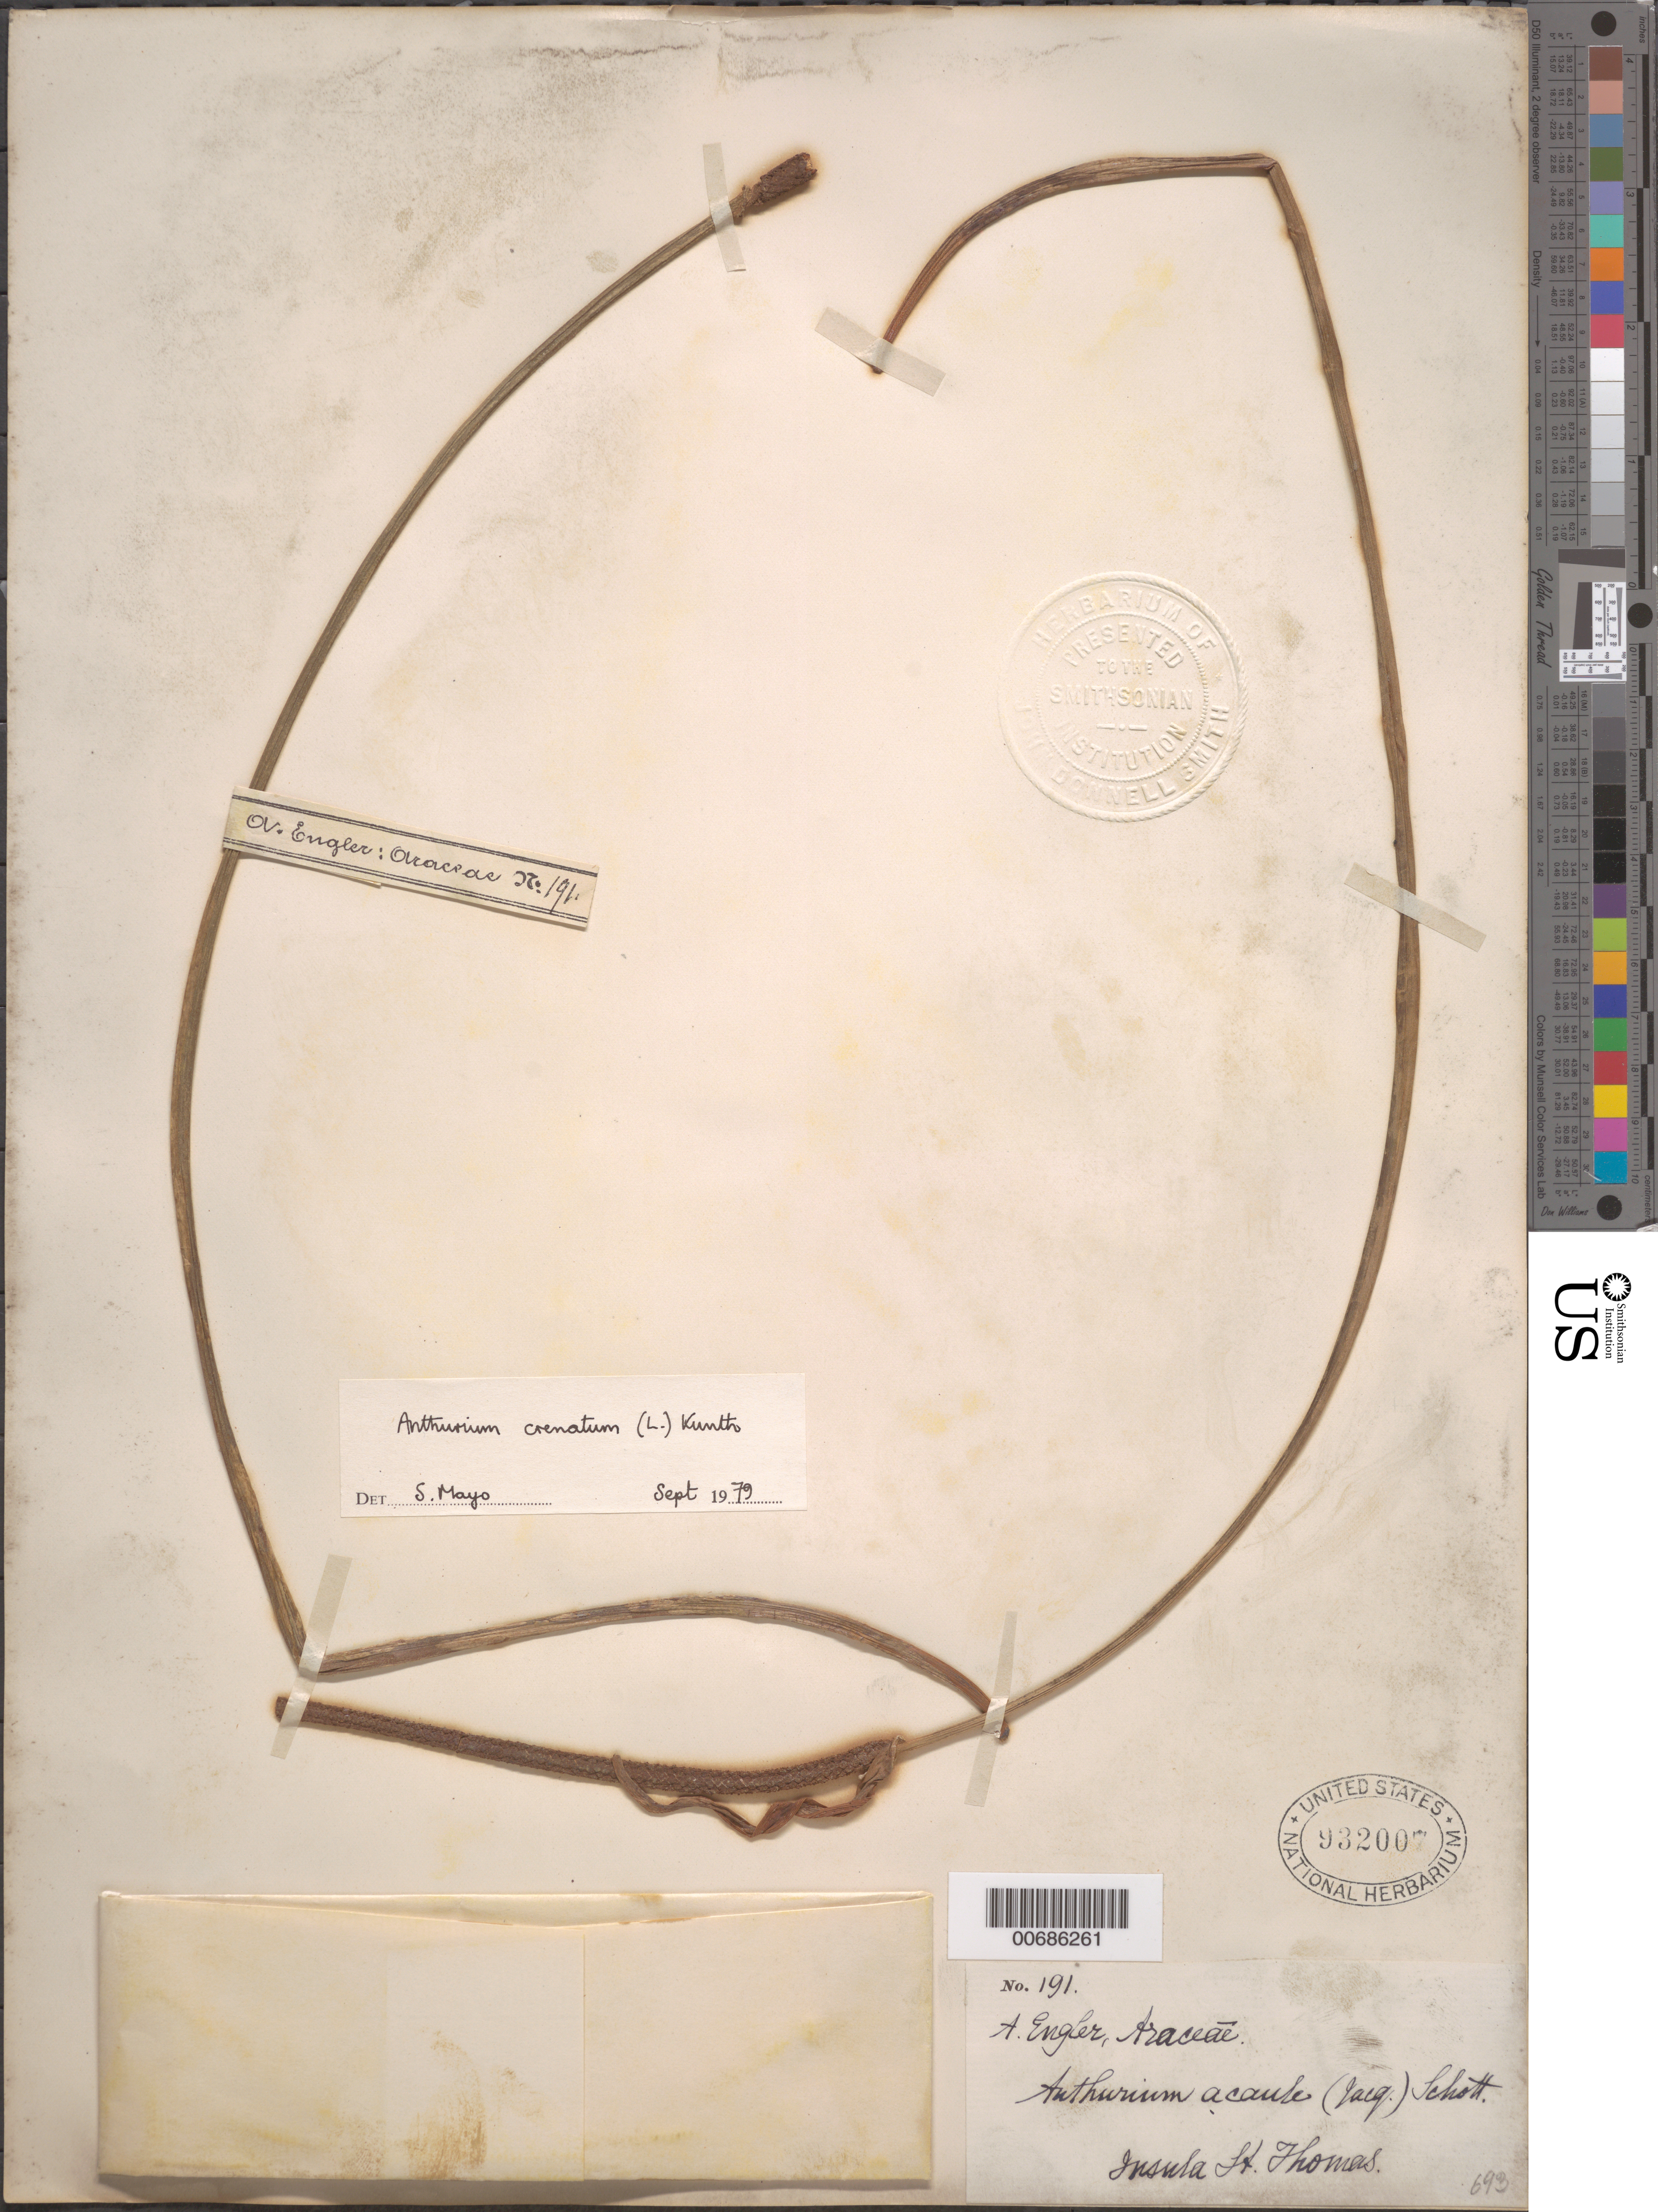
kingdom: Plantae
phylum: Tracheophyta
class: Liliopsida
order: Alismatales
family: Araceae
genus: Anthurium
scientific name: Anthurium crenatum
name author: (L.) Kunth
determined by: Mayo, S.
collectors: H. G. A. Engler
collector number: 191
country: U.S. Virgin Islands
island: St. Thomas Island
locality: Insular St. Thomas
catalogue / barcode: US 932007